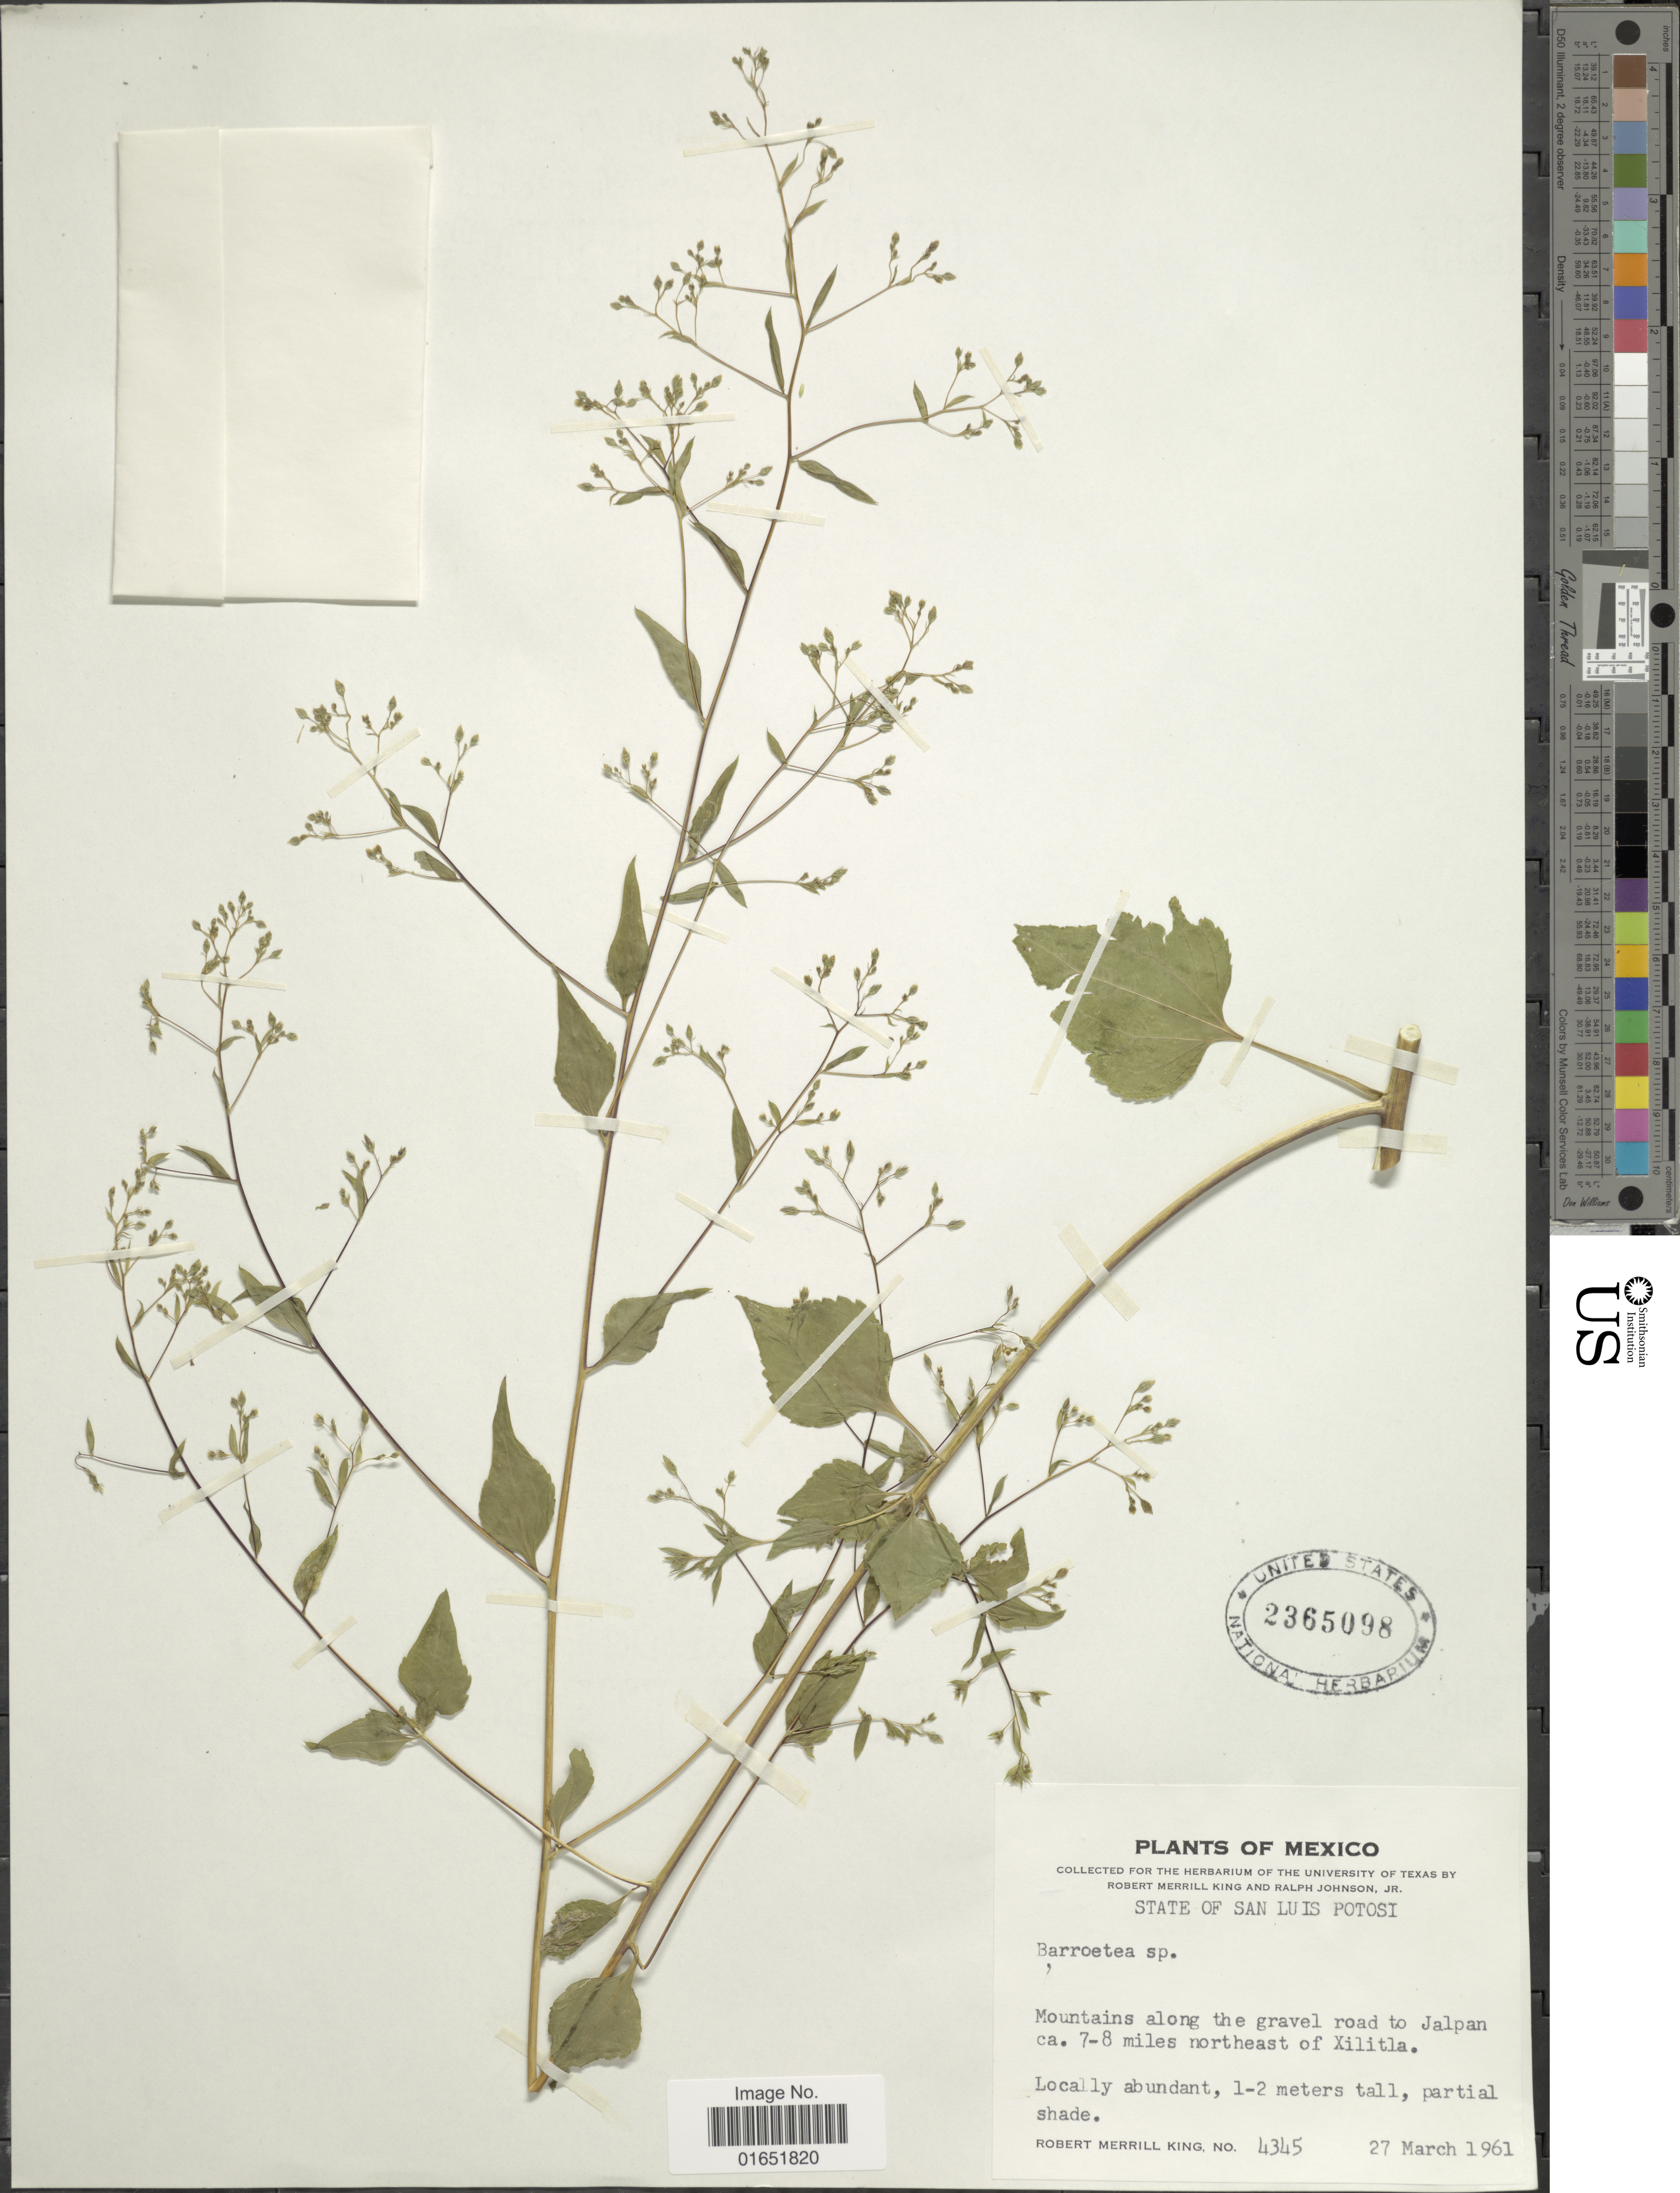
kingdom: Plantae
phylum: Tracheophyta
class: Magnoliopsida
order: Asterales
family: Asteraceae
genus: Brickellia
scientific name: Brickellia diffusa M.E. Jones, nom illeg.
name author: M.E. Jones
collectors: R. M. King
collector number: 4345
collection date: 1961-03-27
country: Mexico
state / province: San Luis Potosí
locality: Mountains along the gravel road to Jalpan ca. 7-8 miles northeast of Xilitla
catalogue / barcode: US 2365098